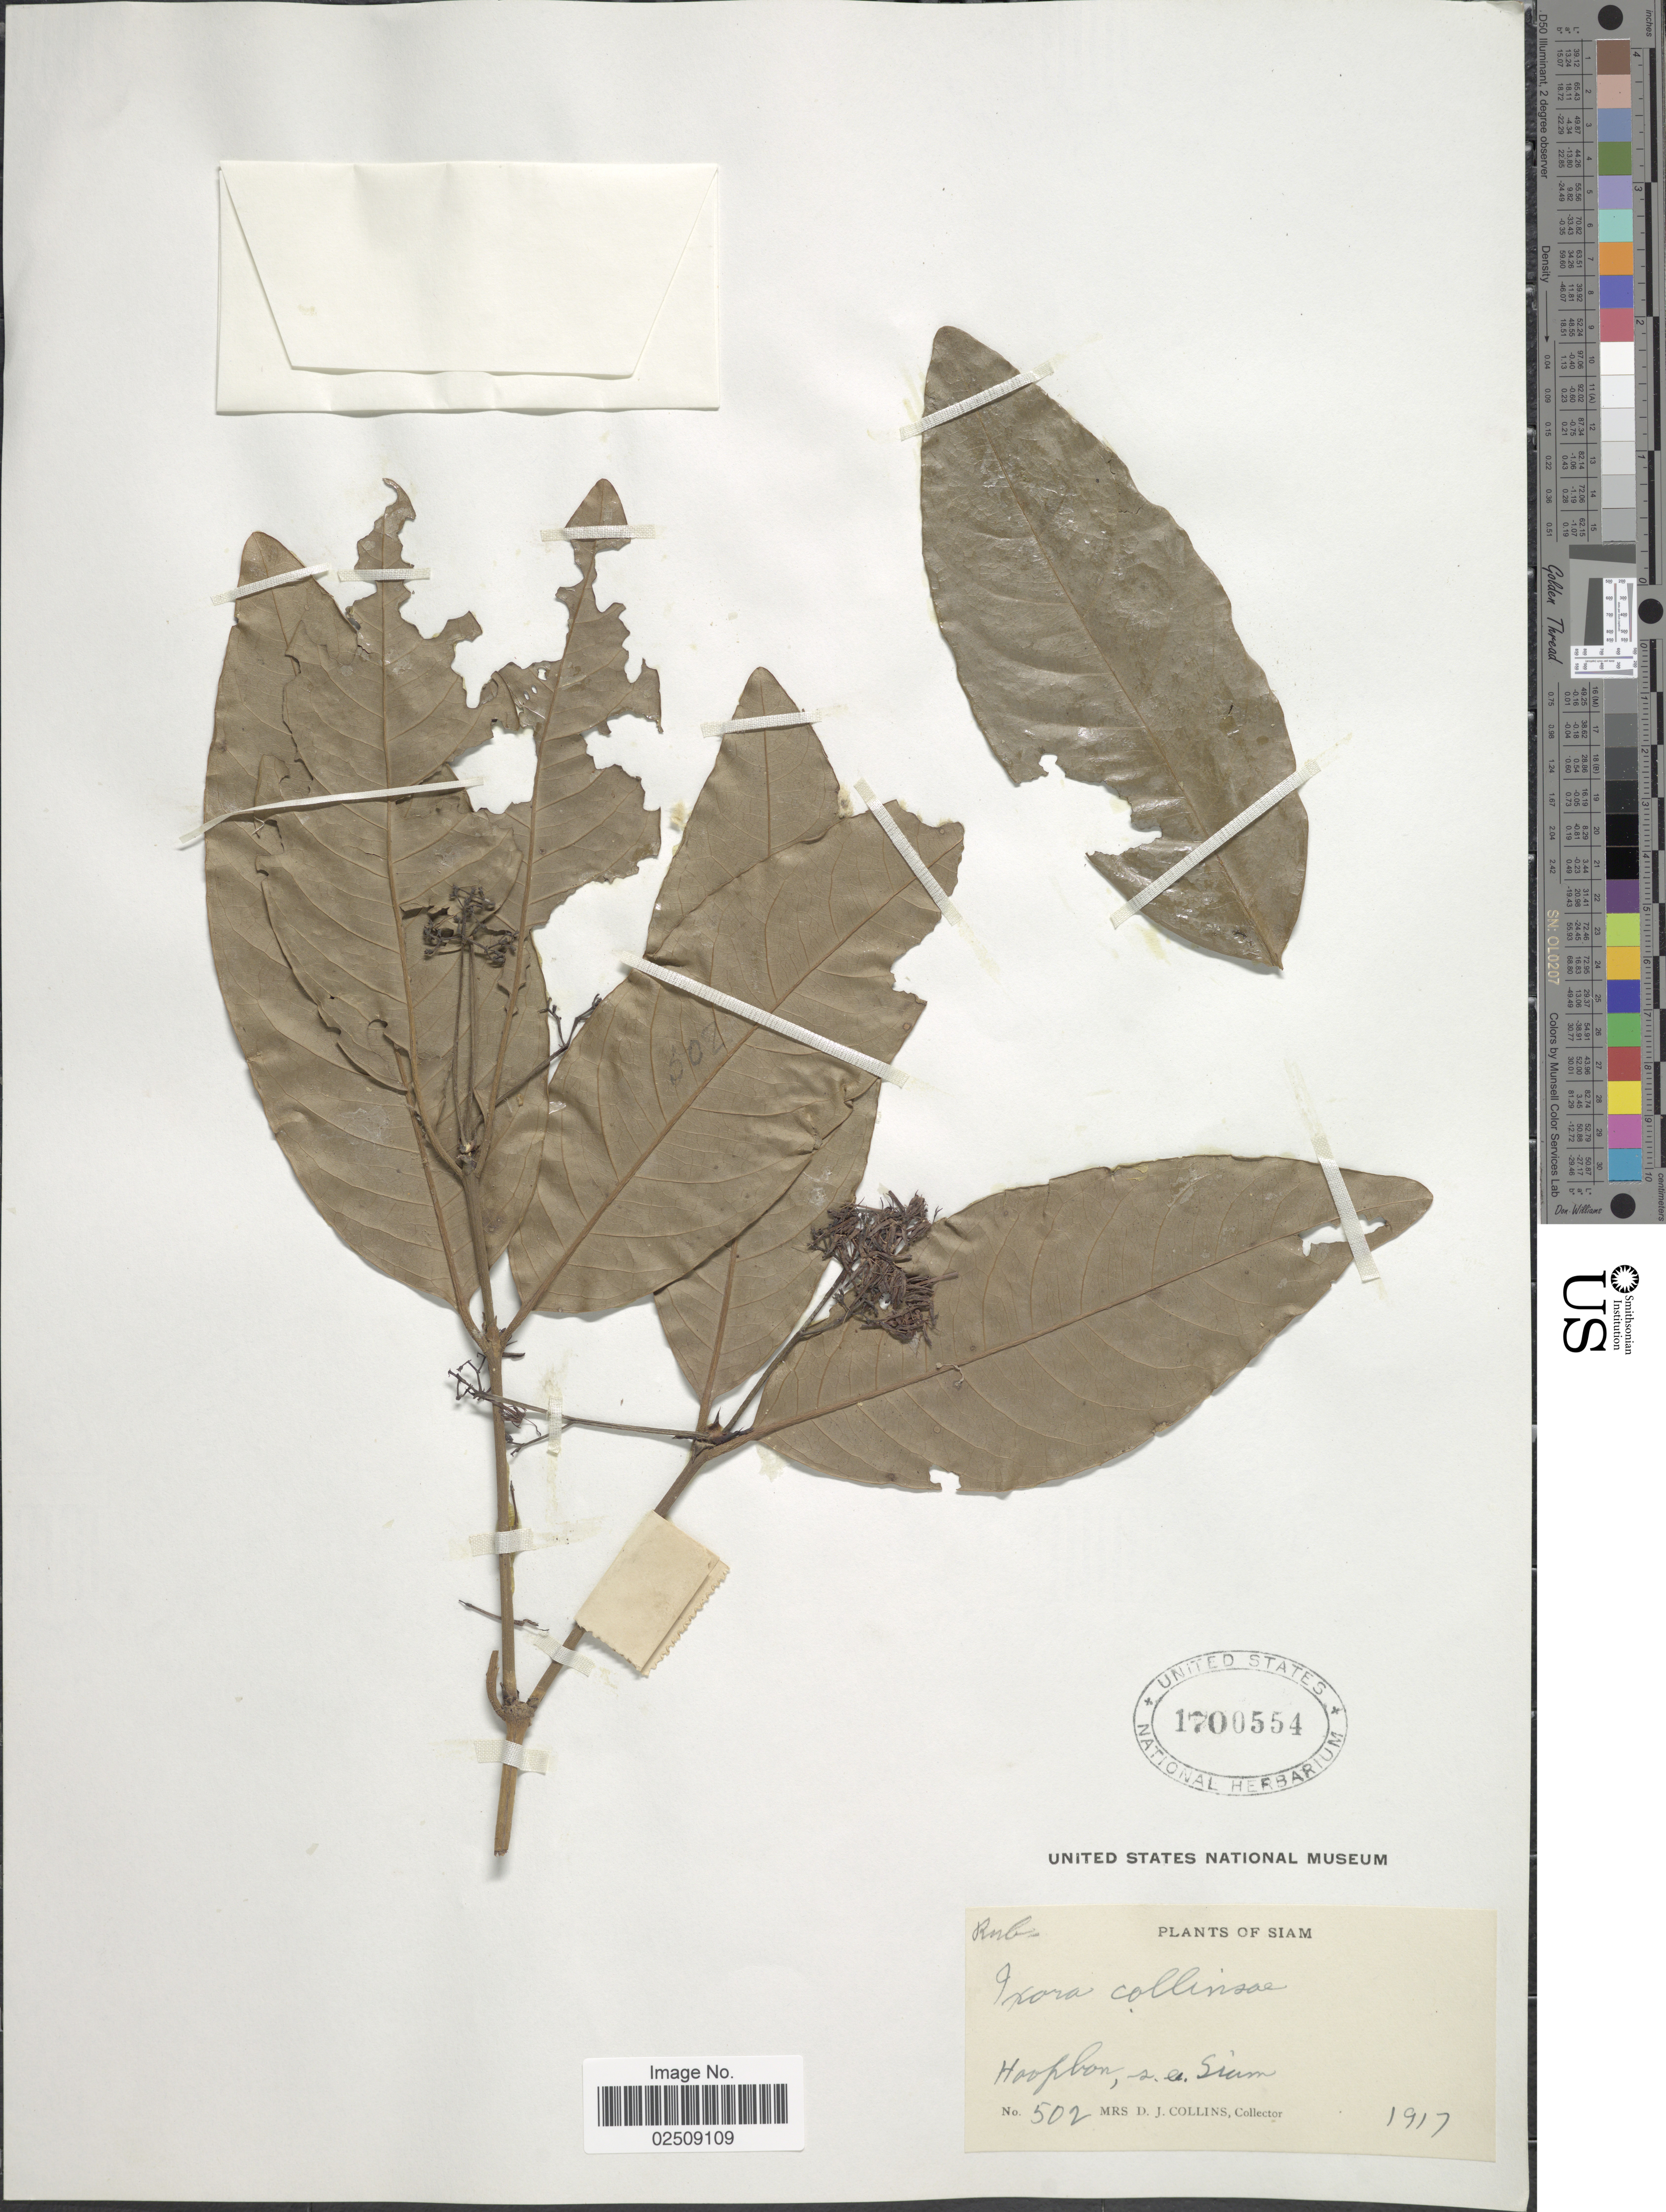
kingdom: Plantae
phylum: Tracheophyta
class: Magnoliopsida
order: Gentianales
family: Rubiaceae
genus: Ixora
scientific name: Ixora collinsiae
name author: Craib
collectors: Mrs. D. J. Collins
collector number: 502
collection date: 1917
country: Thailand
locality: Siam. Hoopbon, s.e. Siam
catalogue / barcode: US 1700554